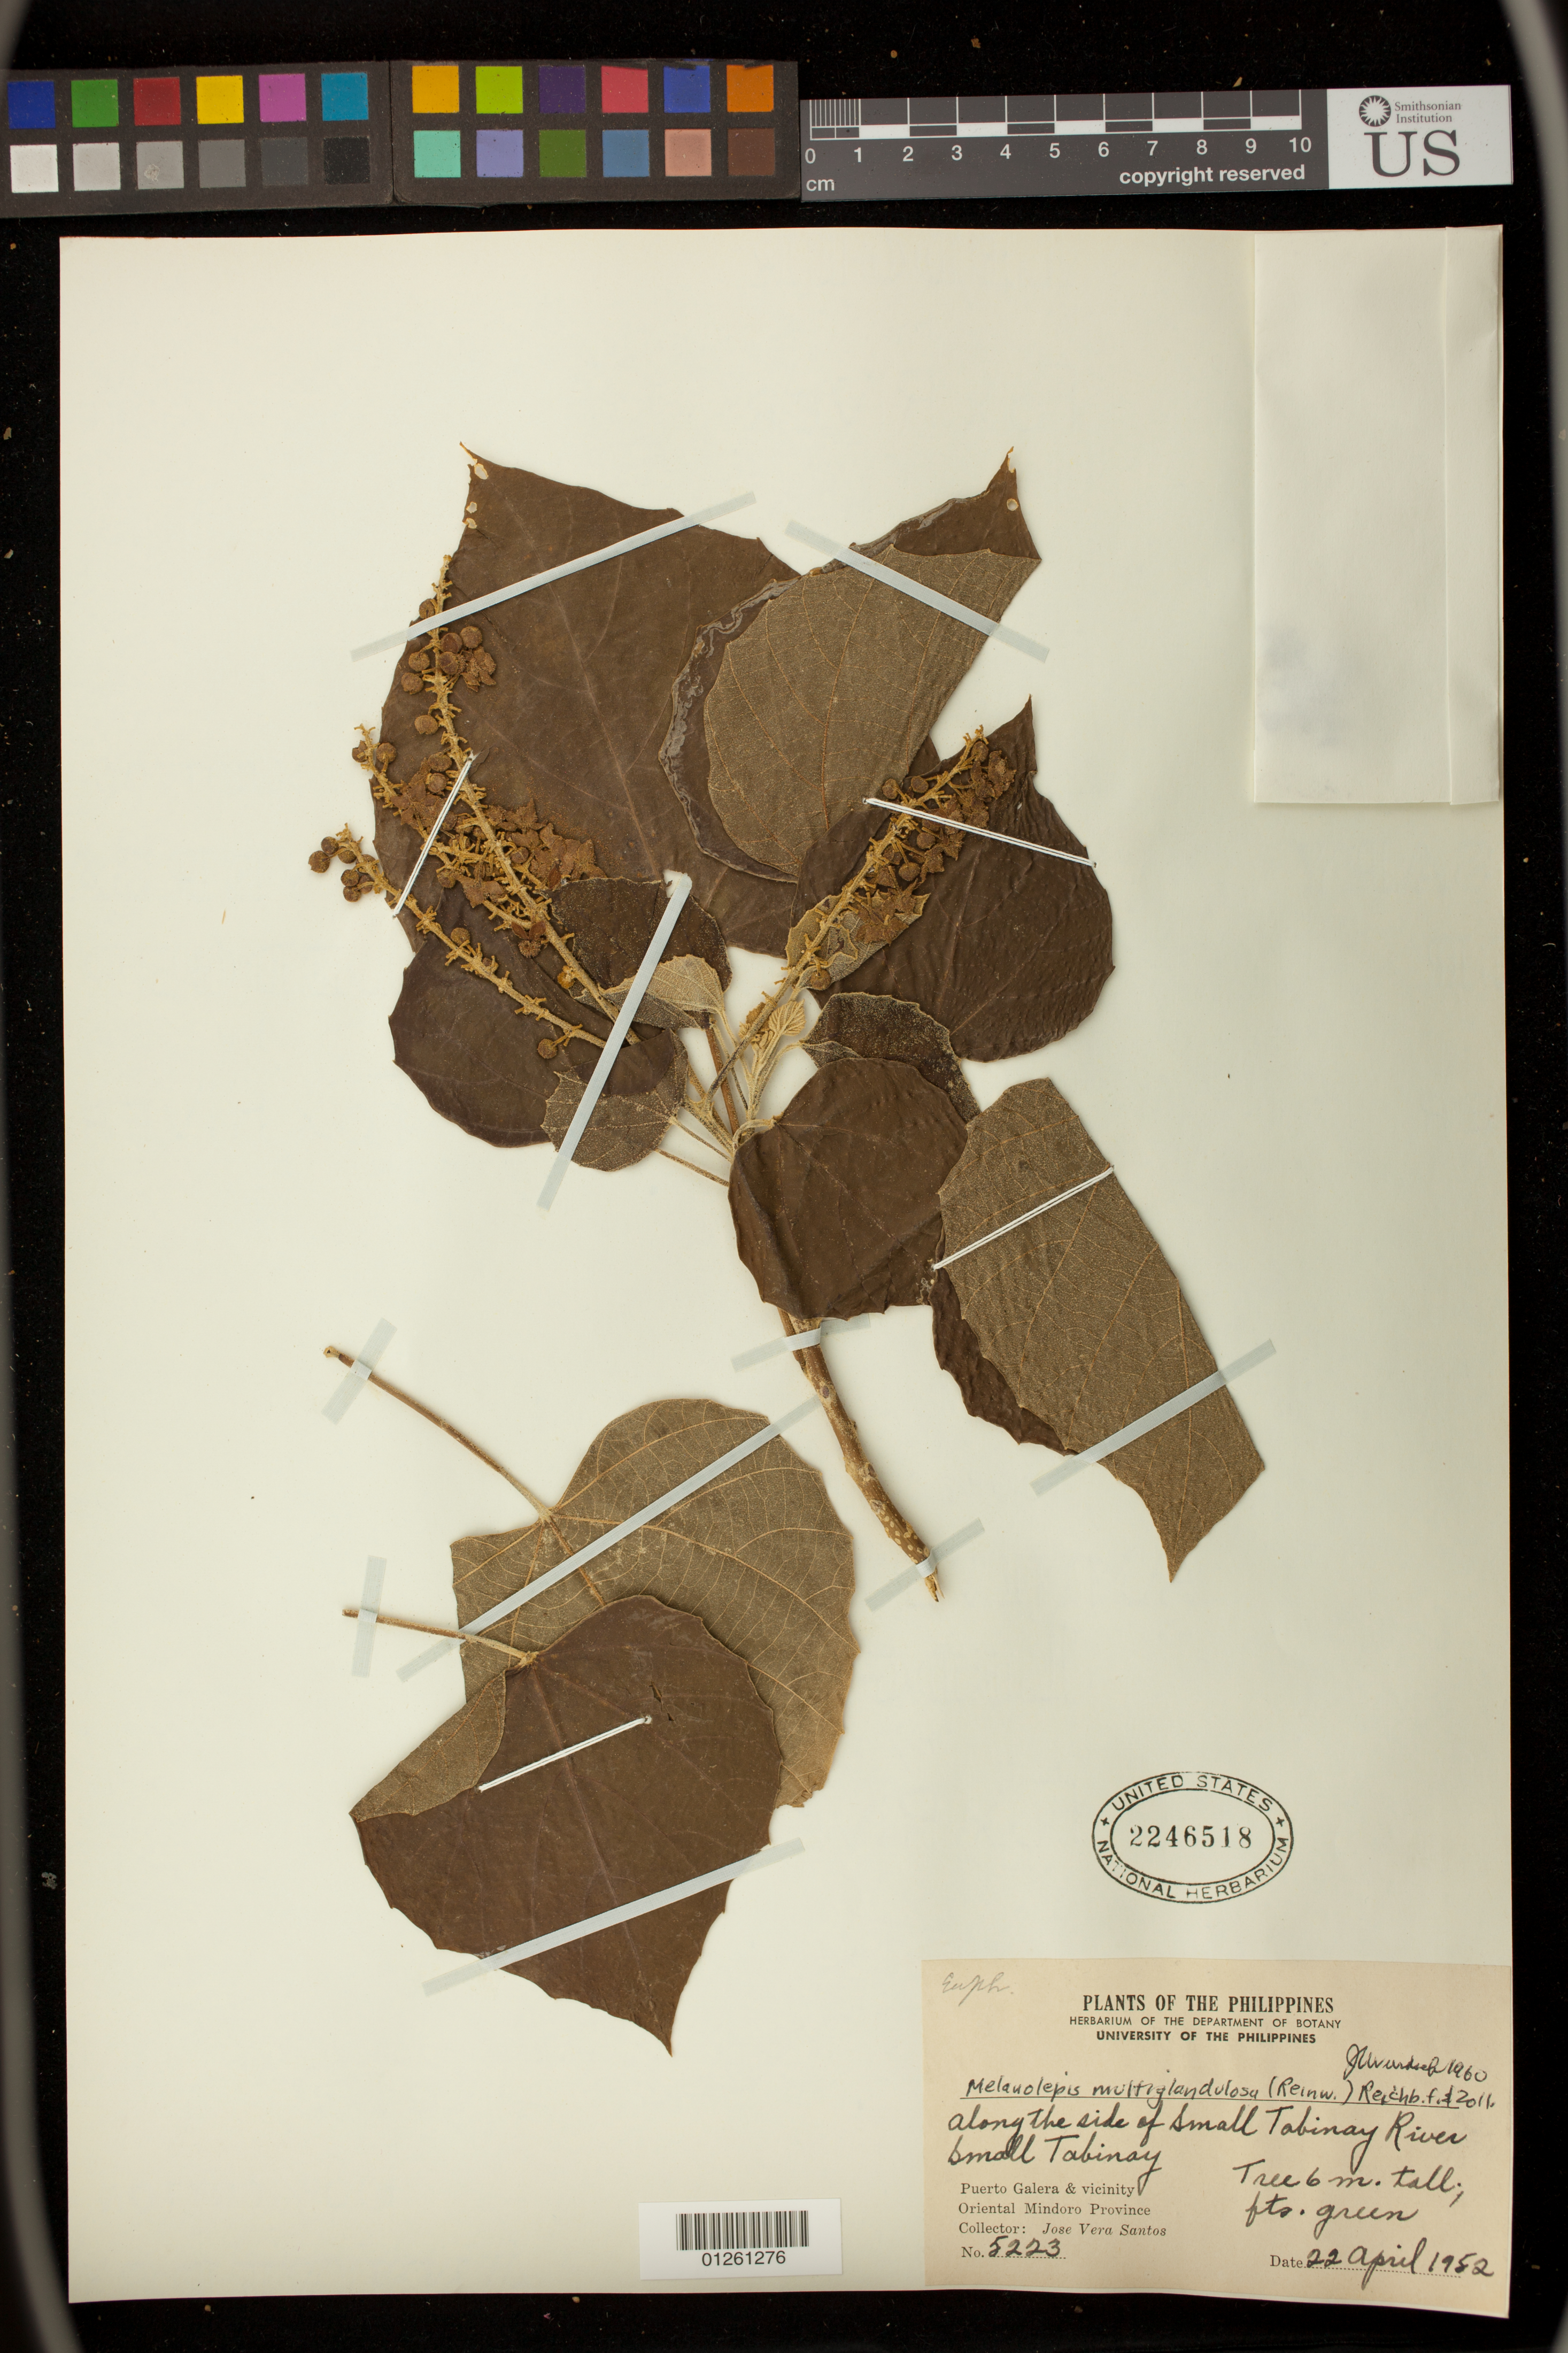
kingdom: Plantae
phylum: Tracheophyta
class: Magnoliopsida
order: Malpighiales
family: Euphorbiaceae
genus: Melanolepis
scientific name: Melanolepis multiglandulosa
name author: (Reinw. ex Blume) Rchb. f. & Zoll.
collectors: J. V. Santos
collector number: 5223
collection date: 1952-04-22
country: Philippines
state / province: Mimaropa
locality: Puerto Galera & vicinity. Oriental Mindoro Province. Along the side of Small Tabinay River.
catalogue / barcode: US 2246518